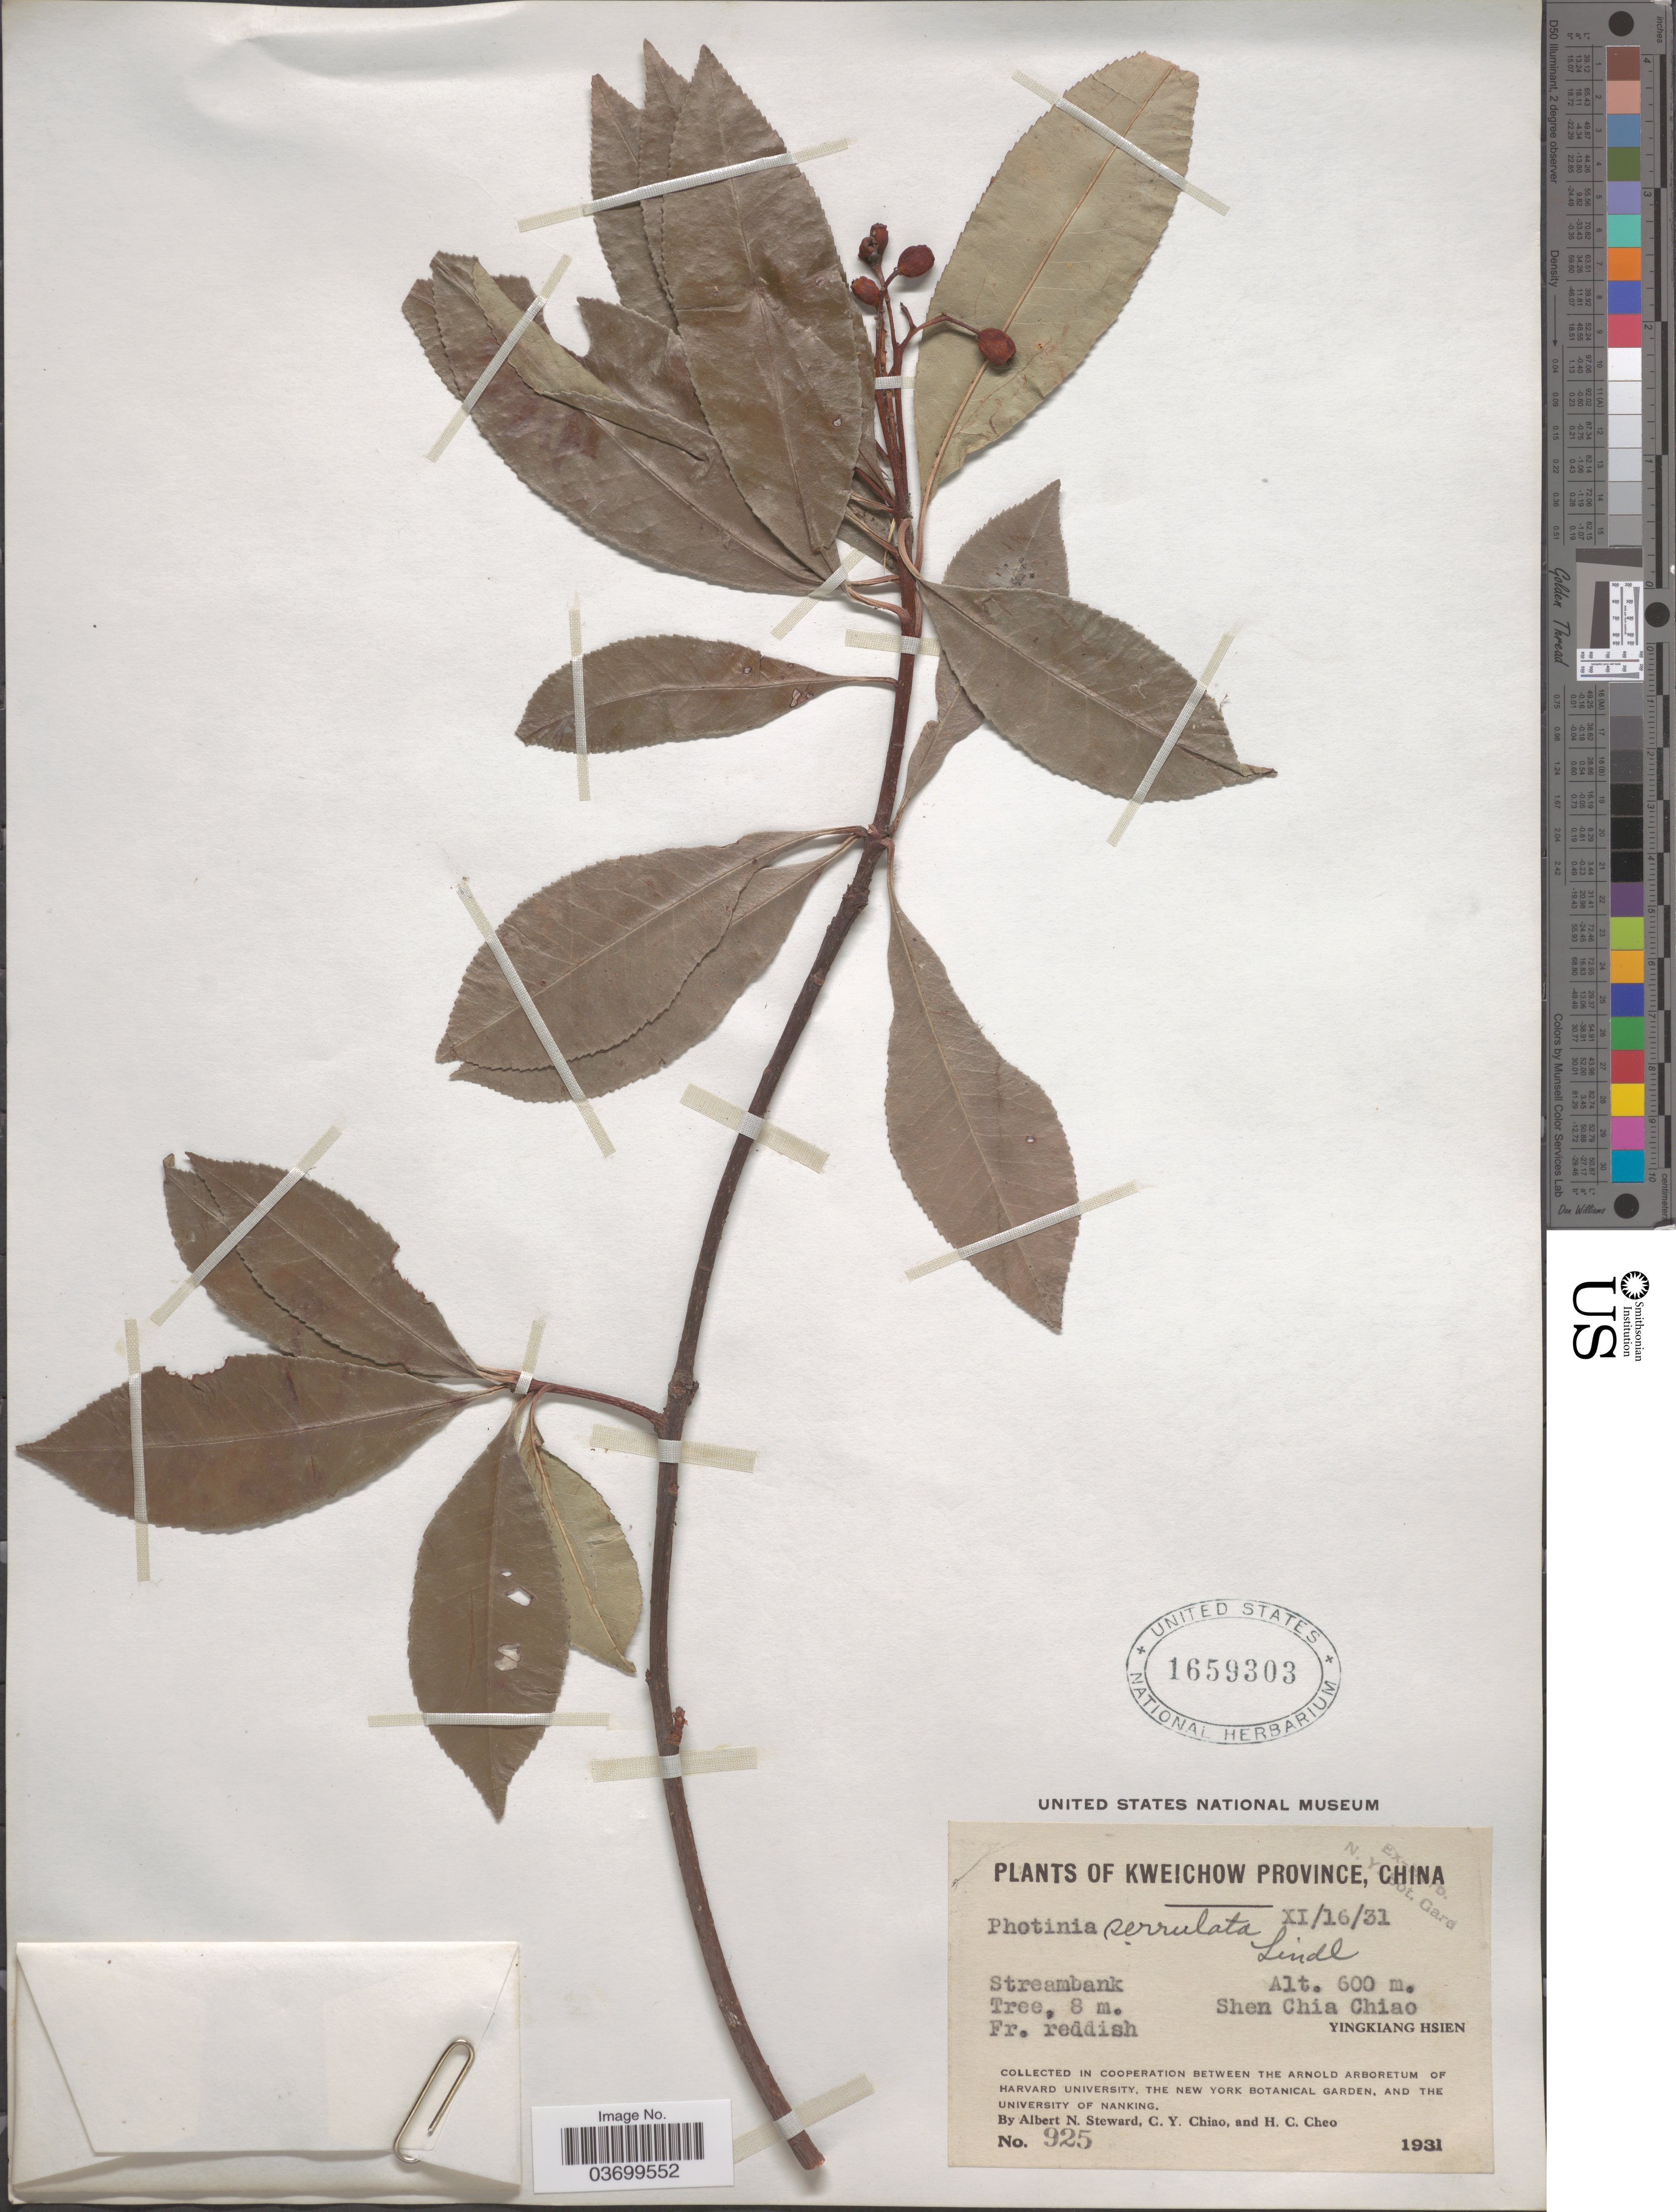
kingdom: Plantae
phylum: Tracheophyta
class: Magnoliopsida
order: Rosales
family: Rosaceae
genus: Photinia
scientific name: Photinia serrulata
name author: Franch. & Sav.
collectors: A. N. Steward, C. Y. Chiao & H. Cheo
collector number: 925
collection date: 1931-11-16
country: China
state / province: Guizhou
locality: Kweichow Province. Shen Chia Chiao. Yingkiang Hsien.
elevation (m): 600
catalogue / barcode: US 1659303